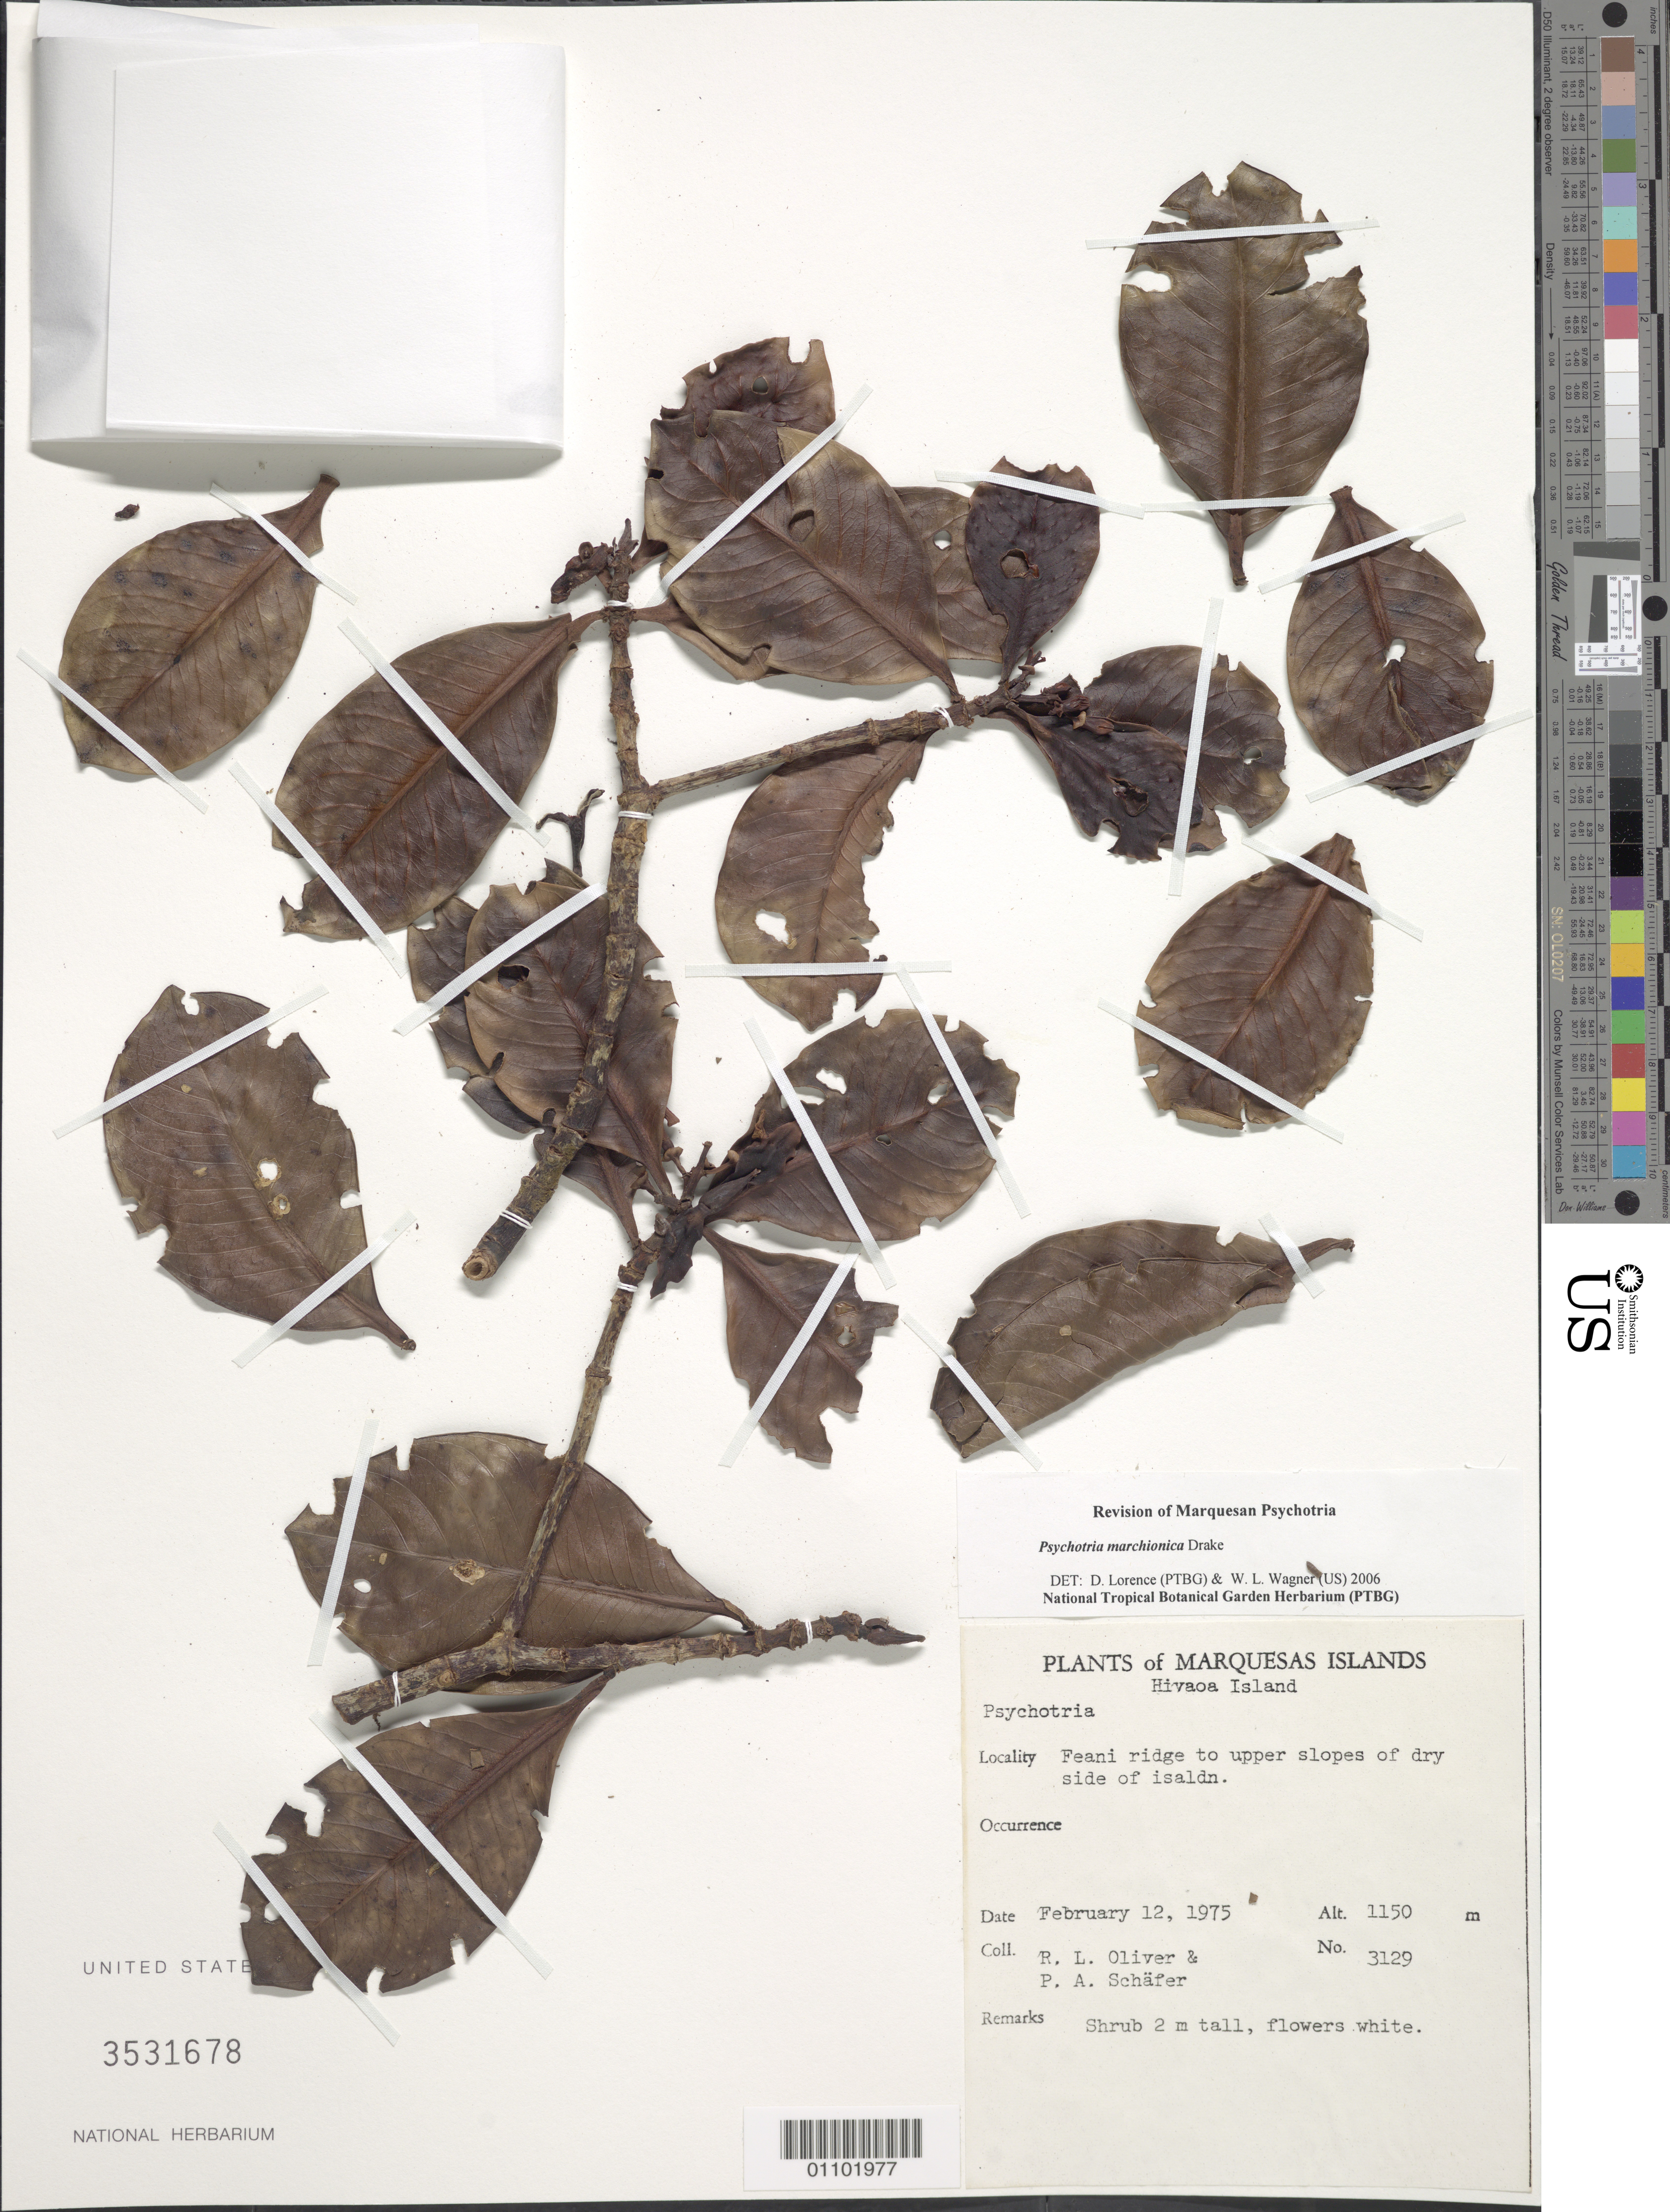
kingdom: Plantae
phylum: Tracheophyta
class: Magnoliopsida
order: Gentianales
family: Rubiaceae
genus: Psychotria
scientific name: Psychotria marchionica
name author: Drake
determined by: Lorence, David H.; Wagner, W. H.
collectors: R. L. Oliver & P. A. Schäfer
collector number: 3129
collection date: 1975-02-12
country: French Polynesia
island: Hiva Oa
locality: Mt. Feani, ridge to upper slopes of dry side of island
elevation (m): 1150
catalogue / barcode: US 3531678